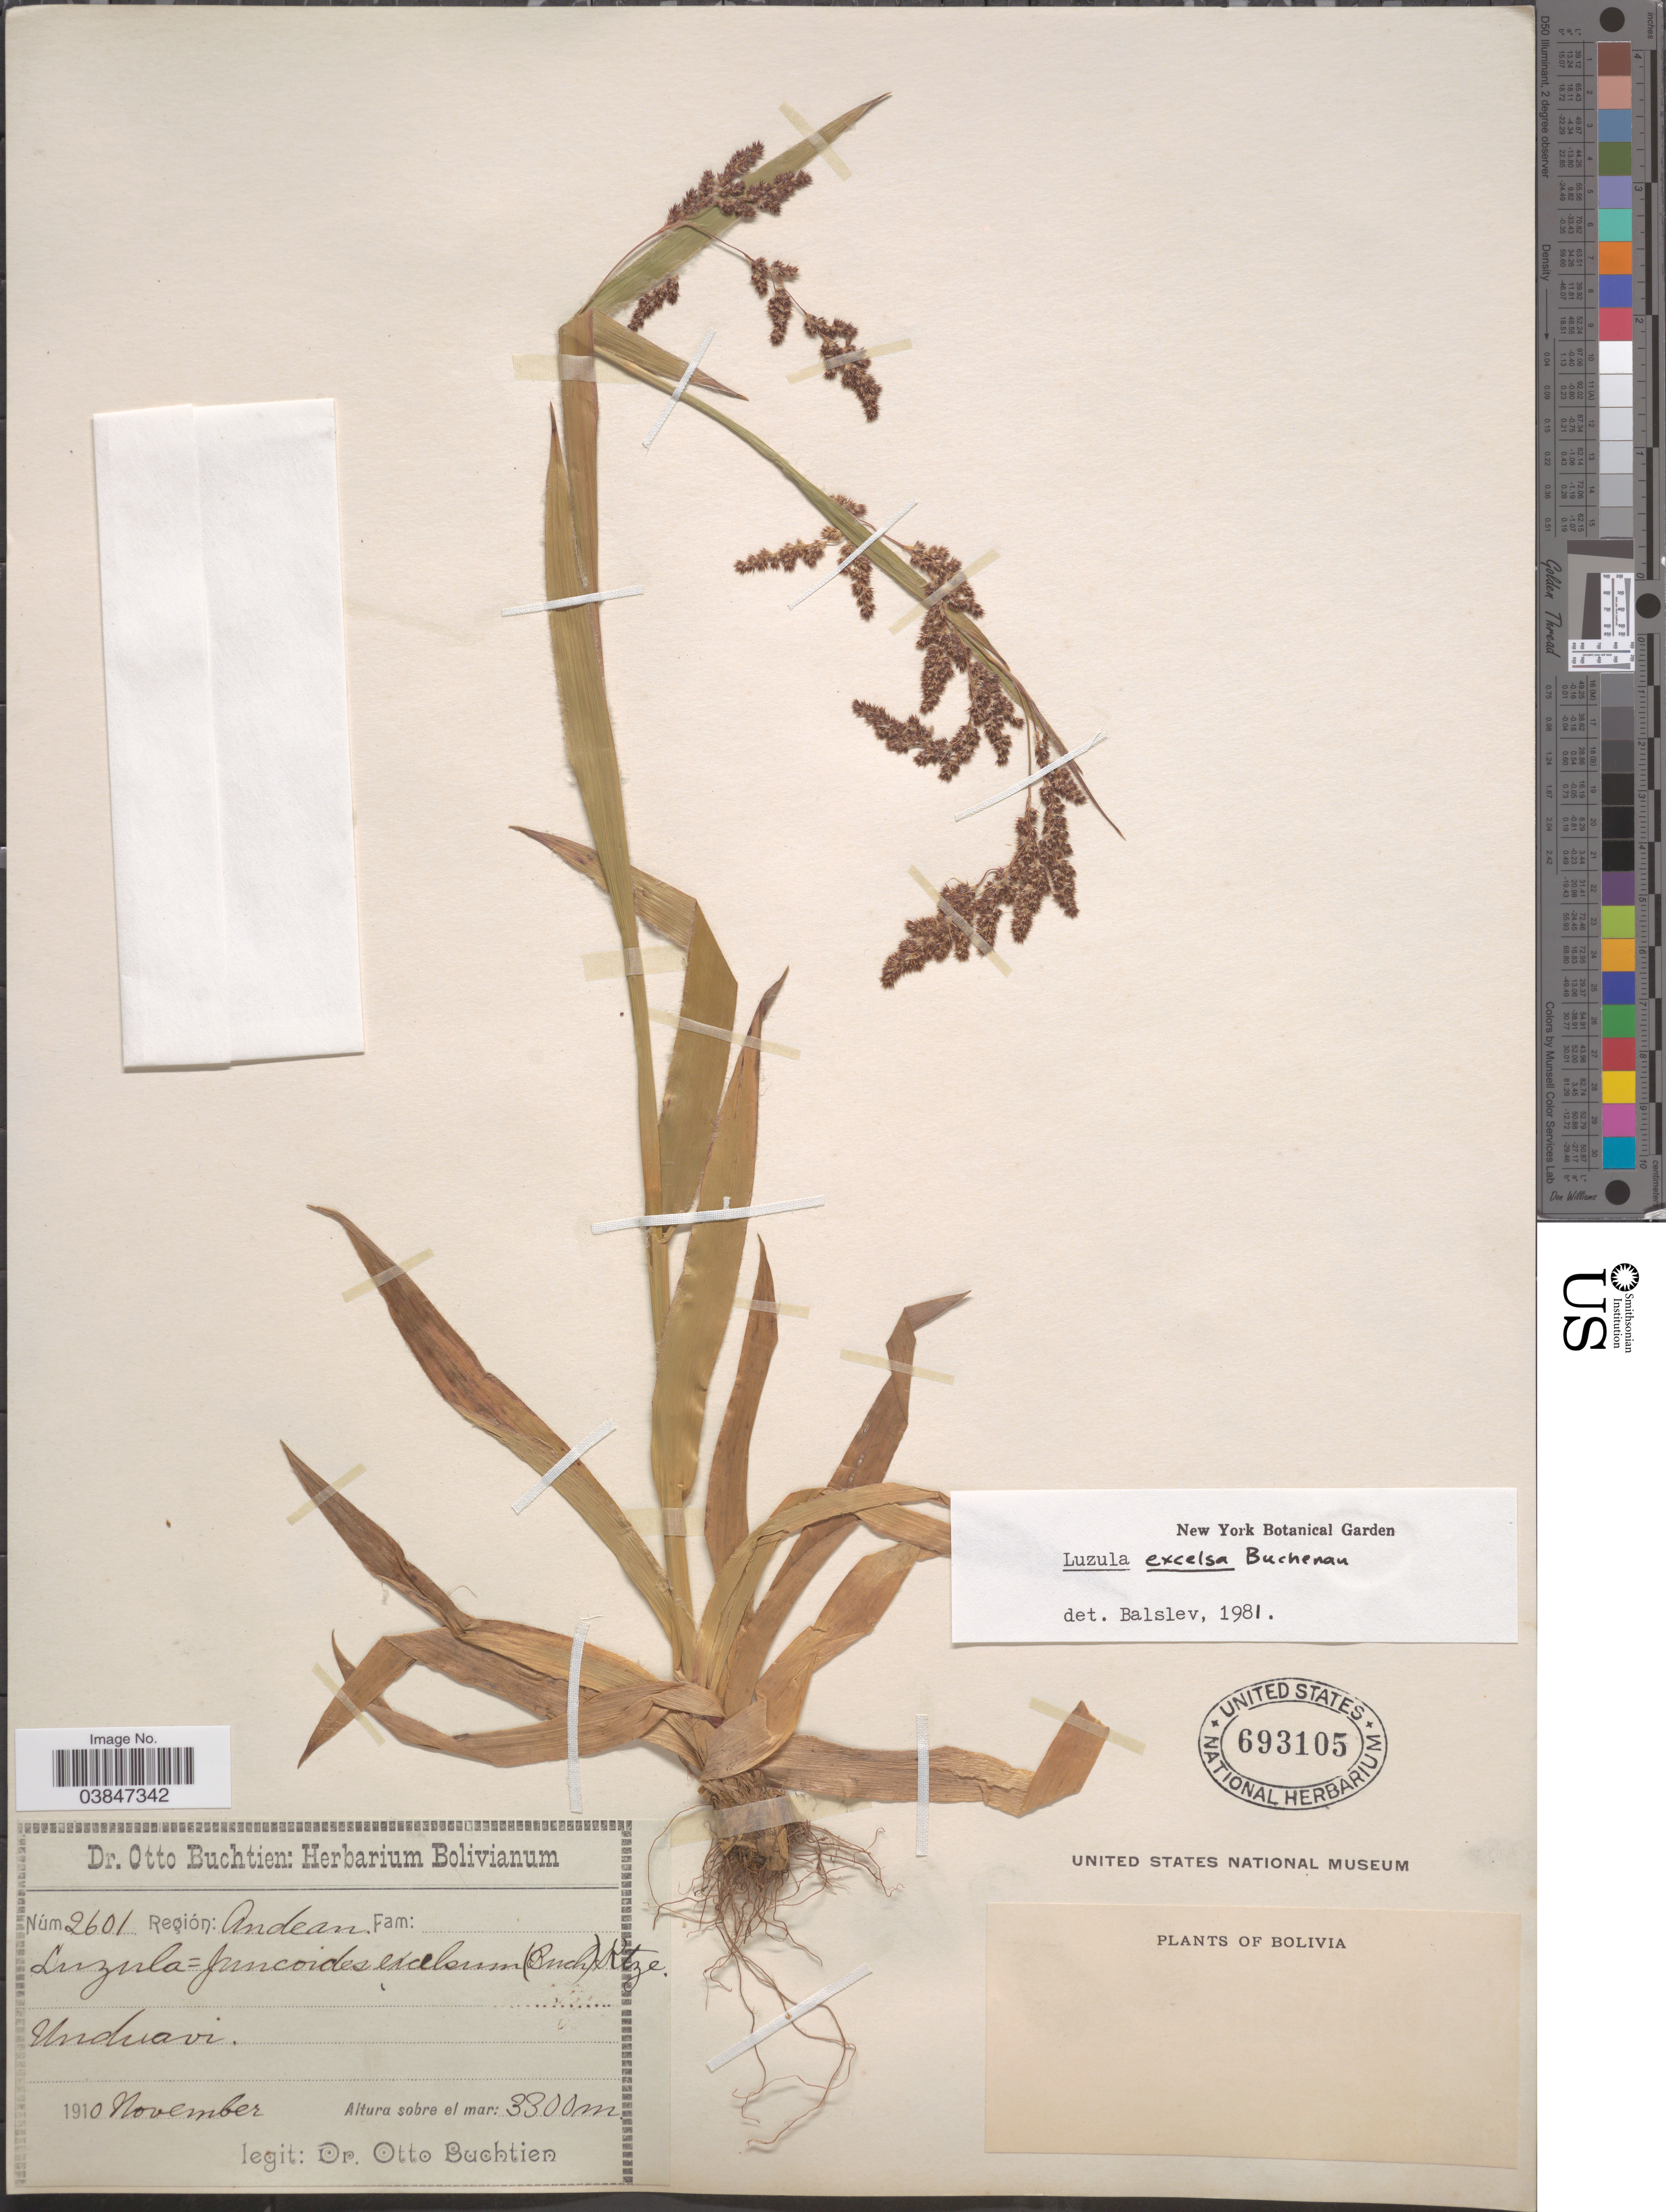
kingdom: Plantae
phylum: Tracheophyta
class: Liliopsida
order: Poales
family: Juncaceae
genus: Luzula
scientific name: Luzula excelsa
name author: Buchenau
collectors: O. Buchtien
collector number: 2601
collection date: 1910-11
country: Bolivia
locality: Región: Andean. Unduavi.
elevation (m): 3300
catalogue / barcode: US 693105